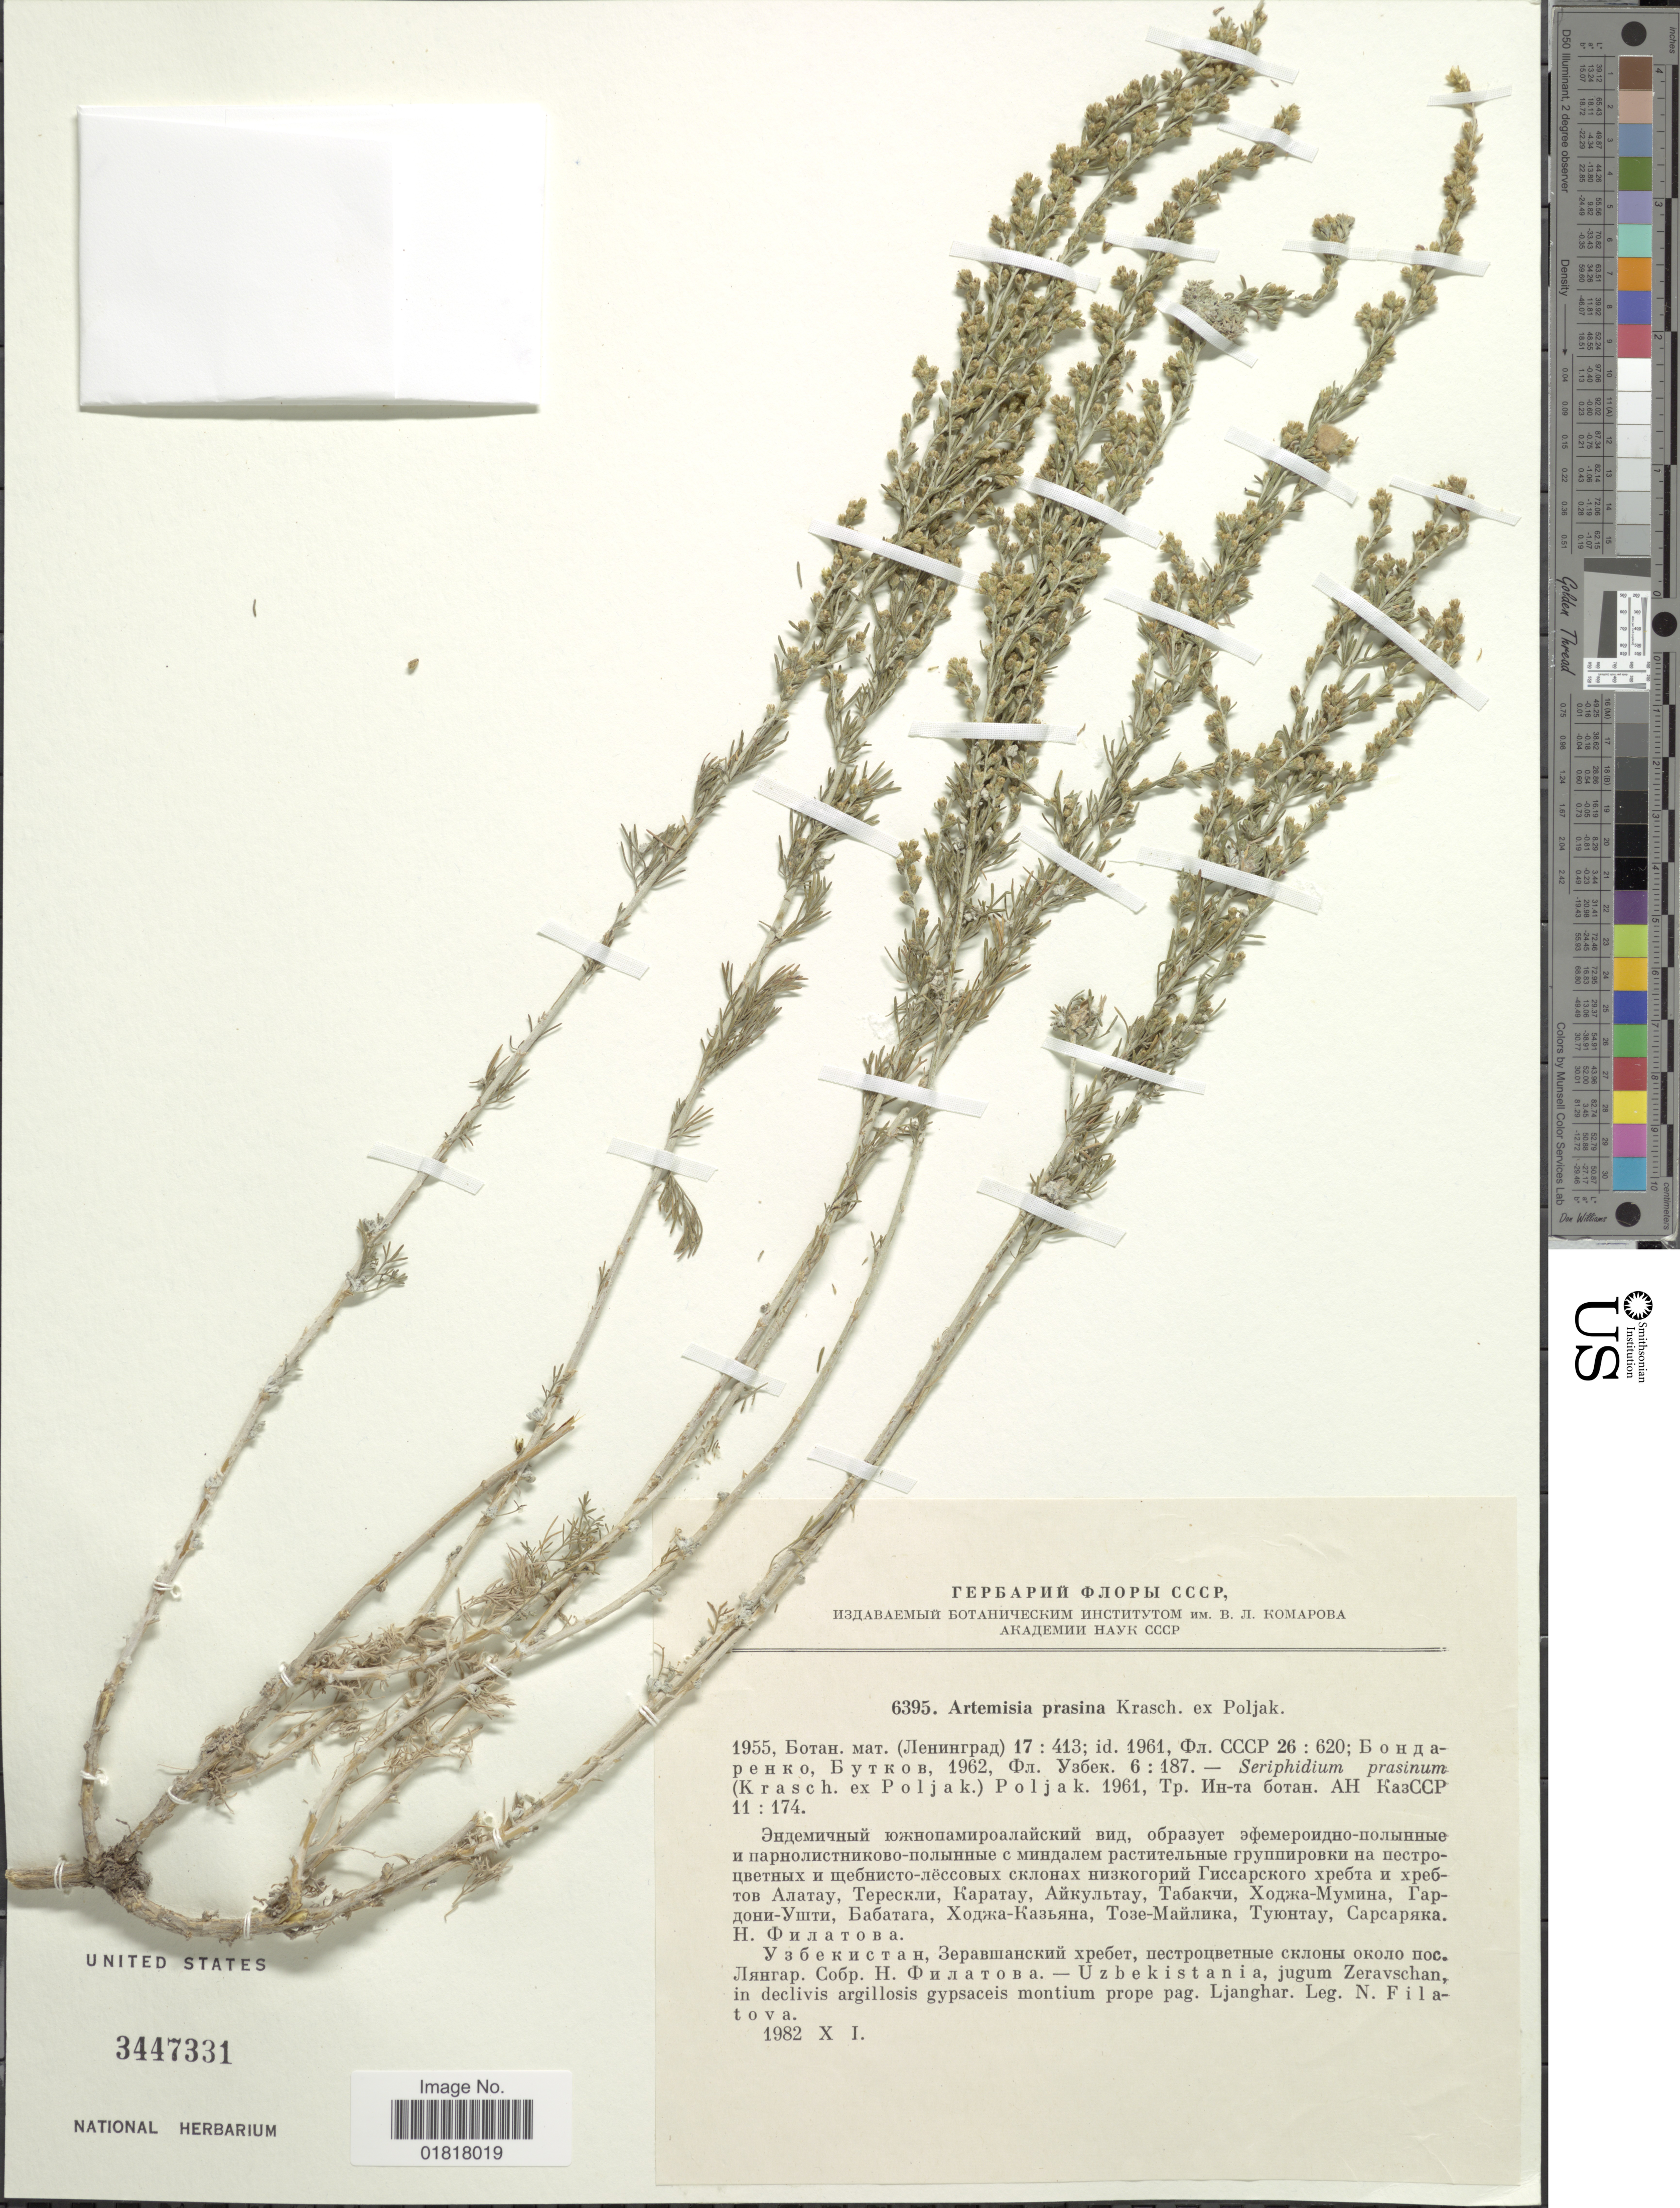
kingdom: Plantae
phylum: Tracheophyta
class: Magnoliopsida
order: Asterales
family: Asteraceae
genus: Artemisia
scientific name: Artemisia prasina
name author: Krasch. ex Poljakov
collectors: N. Filatova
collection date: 1982-10-01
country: Uzbekistan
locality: Uzbekistania, jugum Zeravschan, in declivis argillosis gypsaceis montium prope pag. Ljanghar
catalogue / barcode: US 3447331